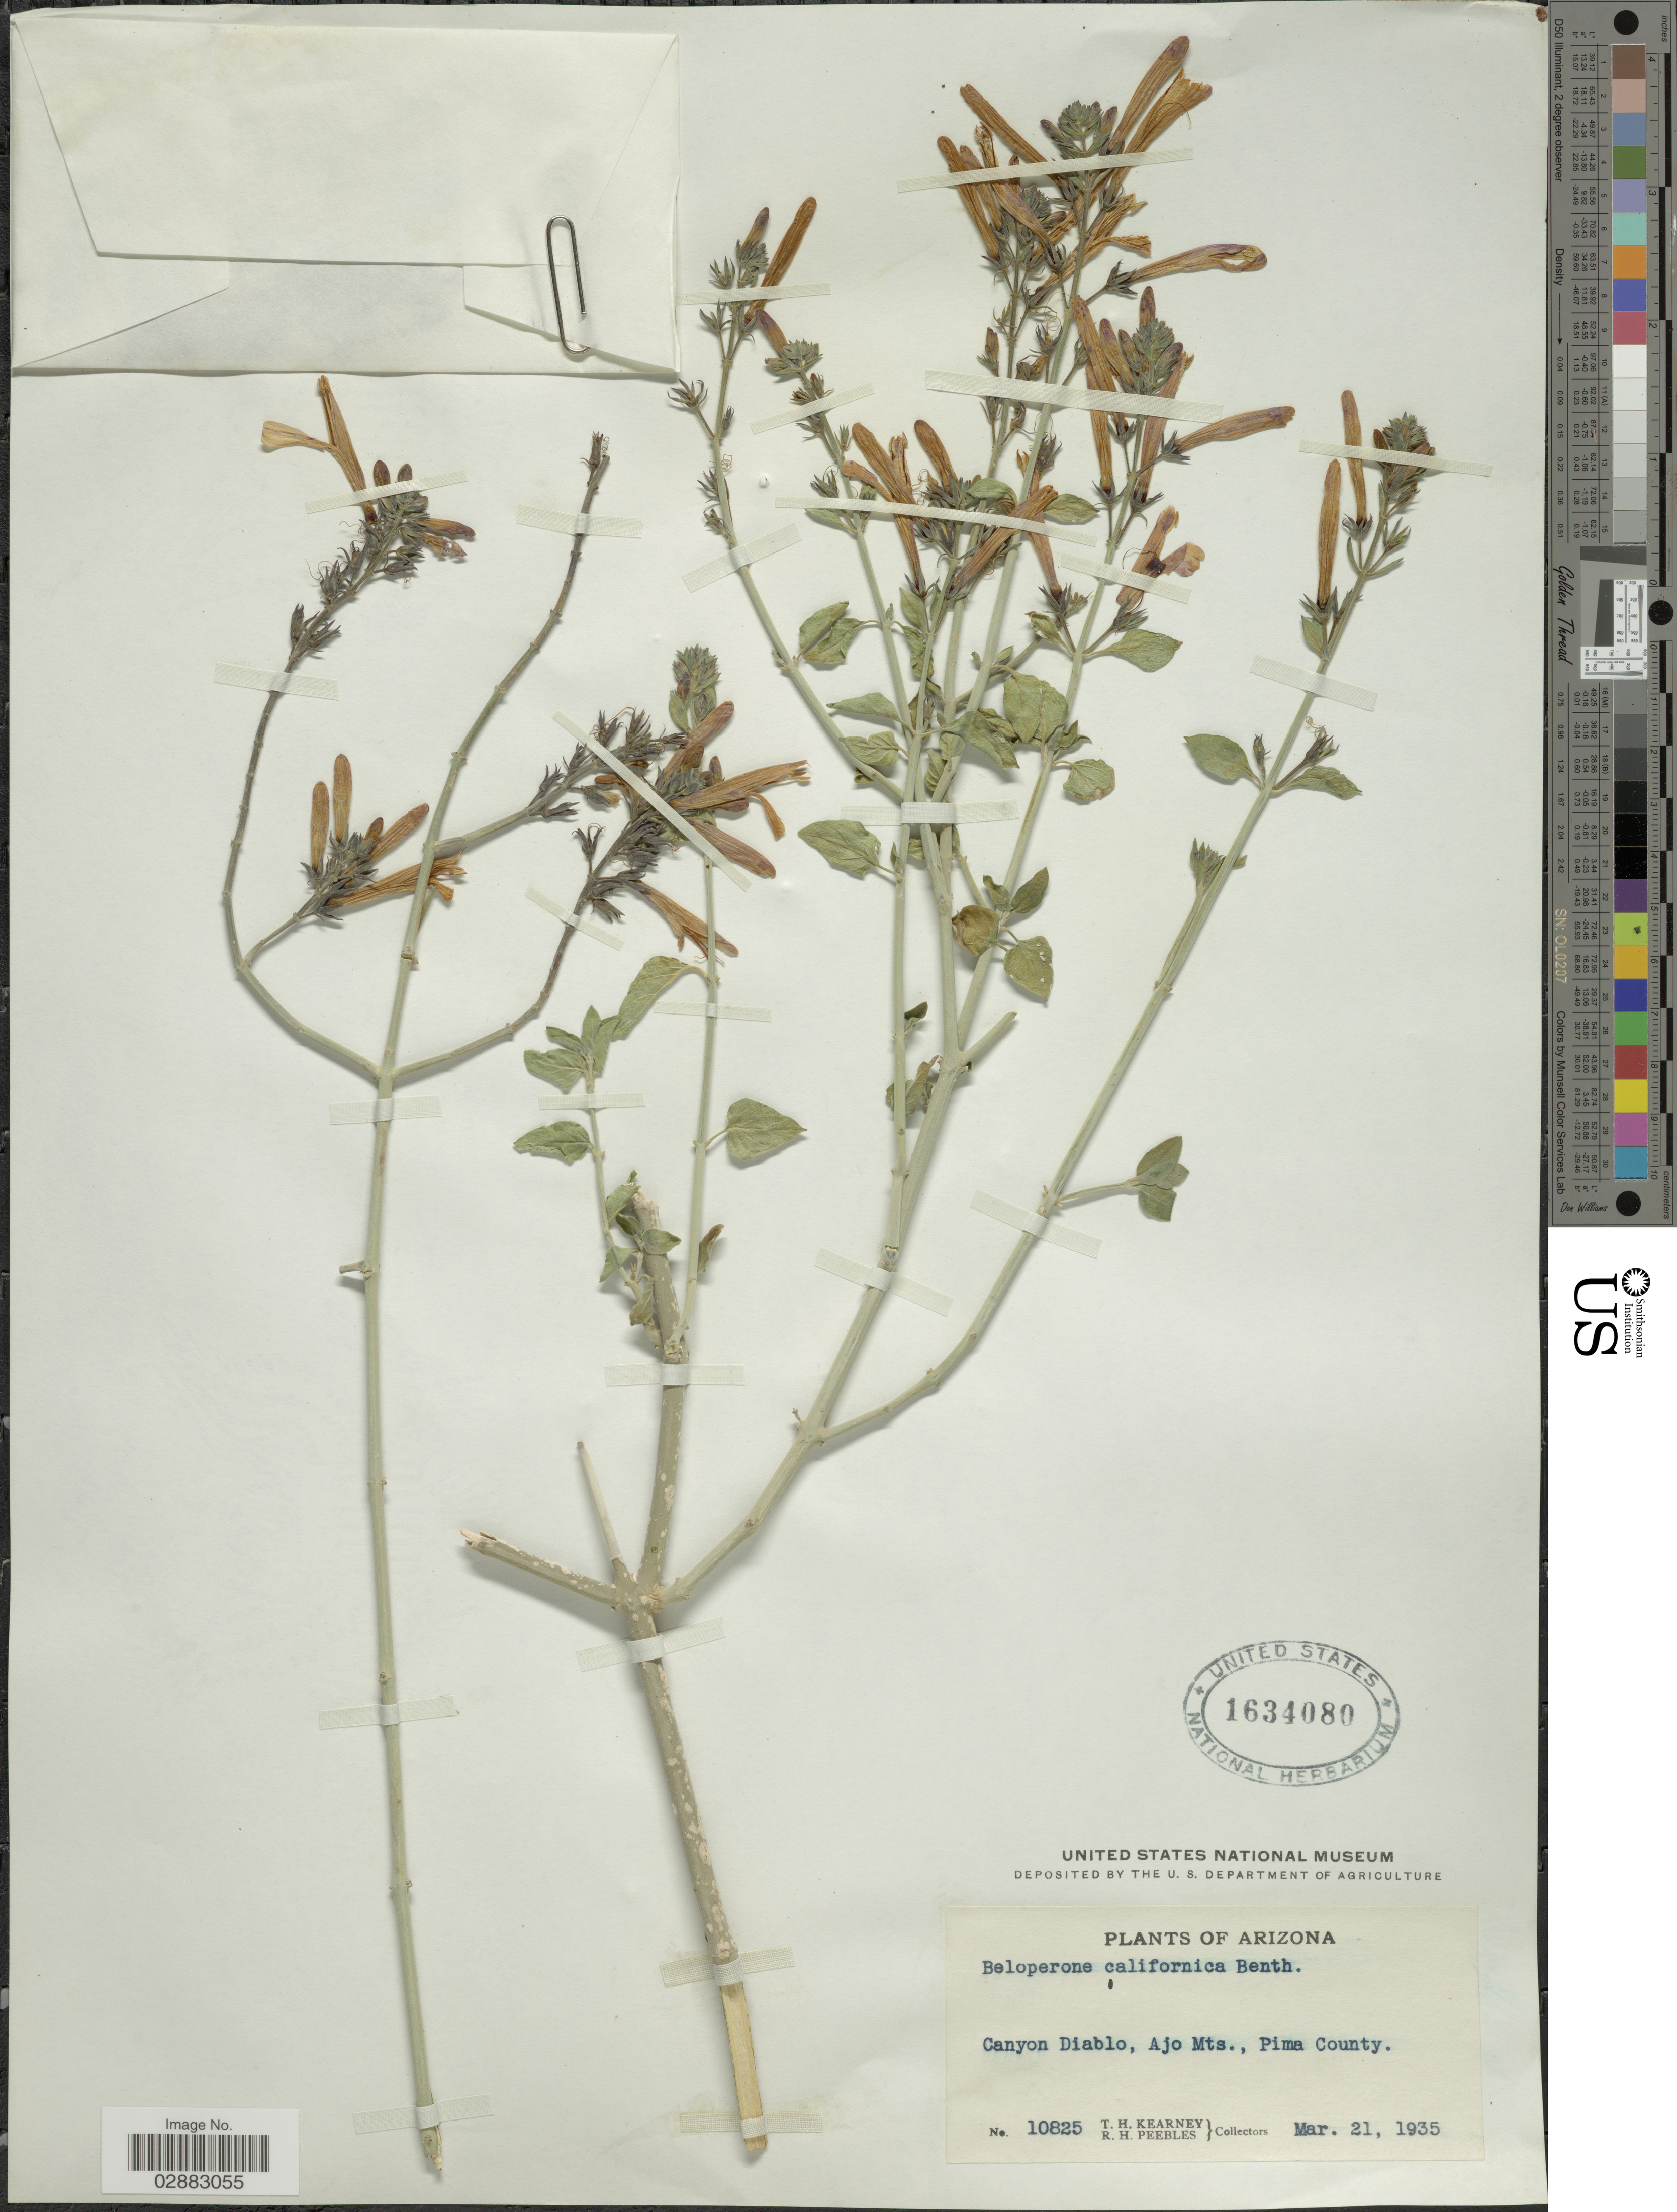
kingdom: Plantae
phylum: Tracheophyta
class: Magnoliopsida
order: Lamiales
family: Acanthaceae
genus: Beloperone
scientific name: Beloperone californica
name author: Benth.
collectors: T. H. Kearney & R. H. Peebles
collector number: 10825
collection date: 1935-03-21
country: United States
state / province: Arizona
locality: Canyon Diablo, Ajo Mts., Pima County.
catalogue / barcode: US 1634080